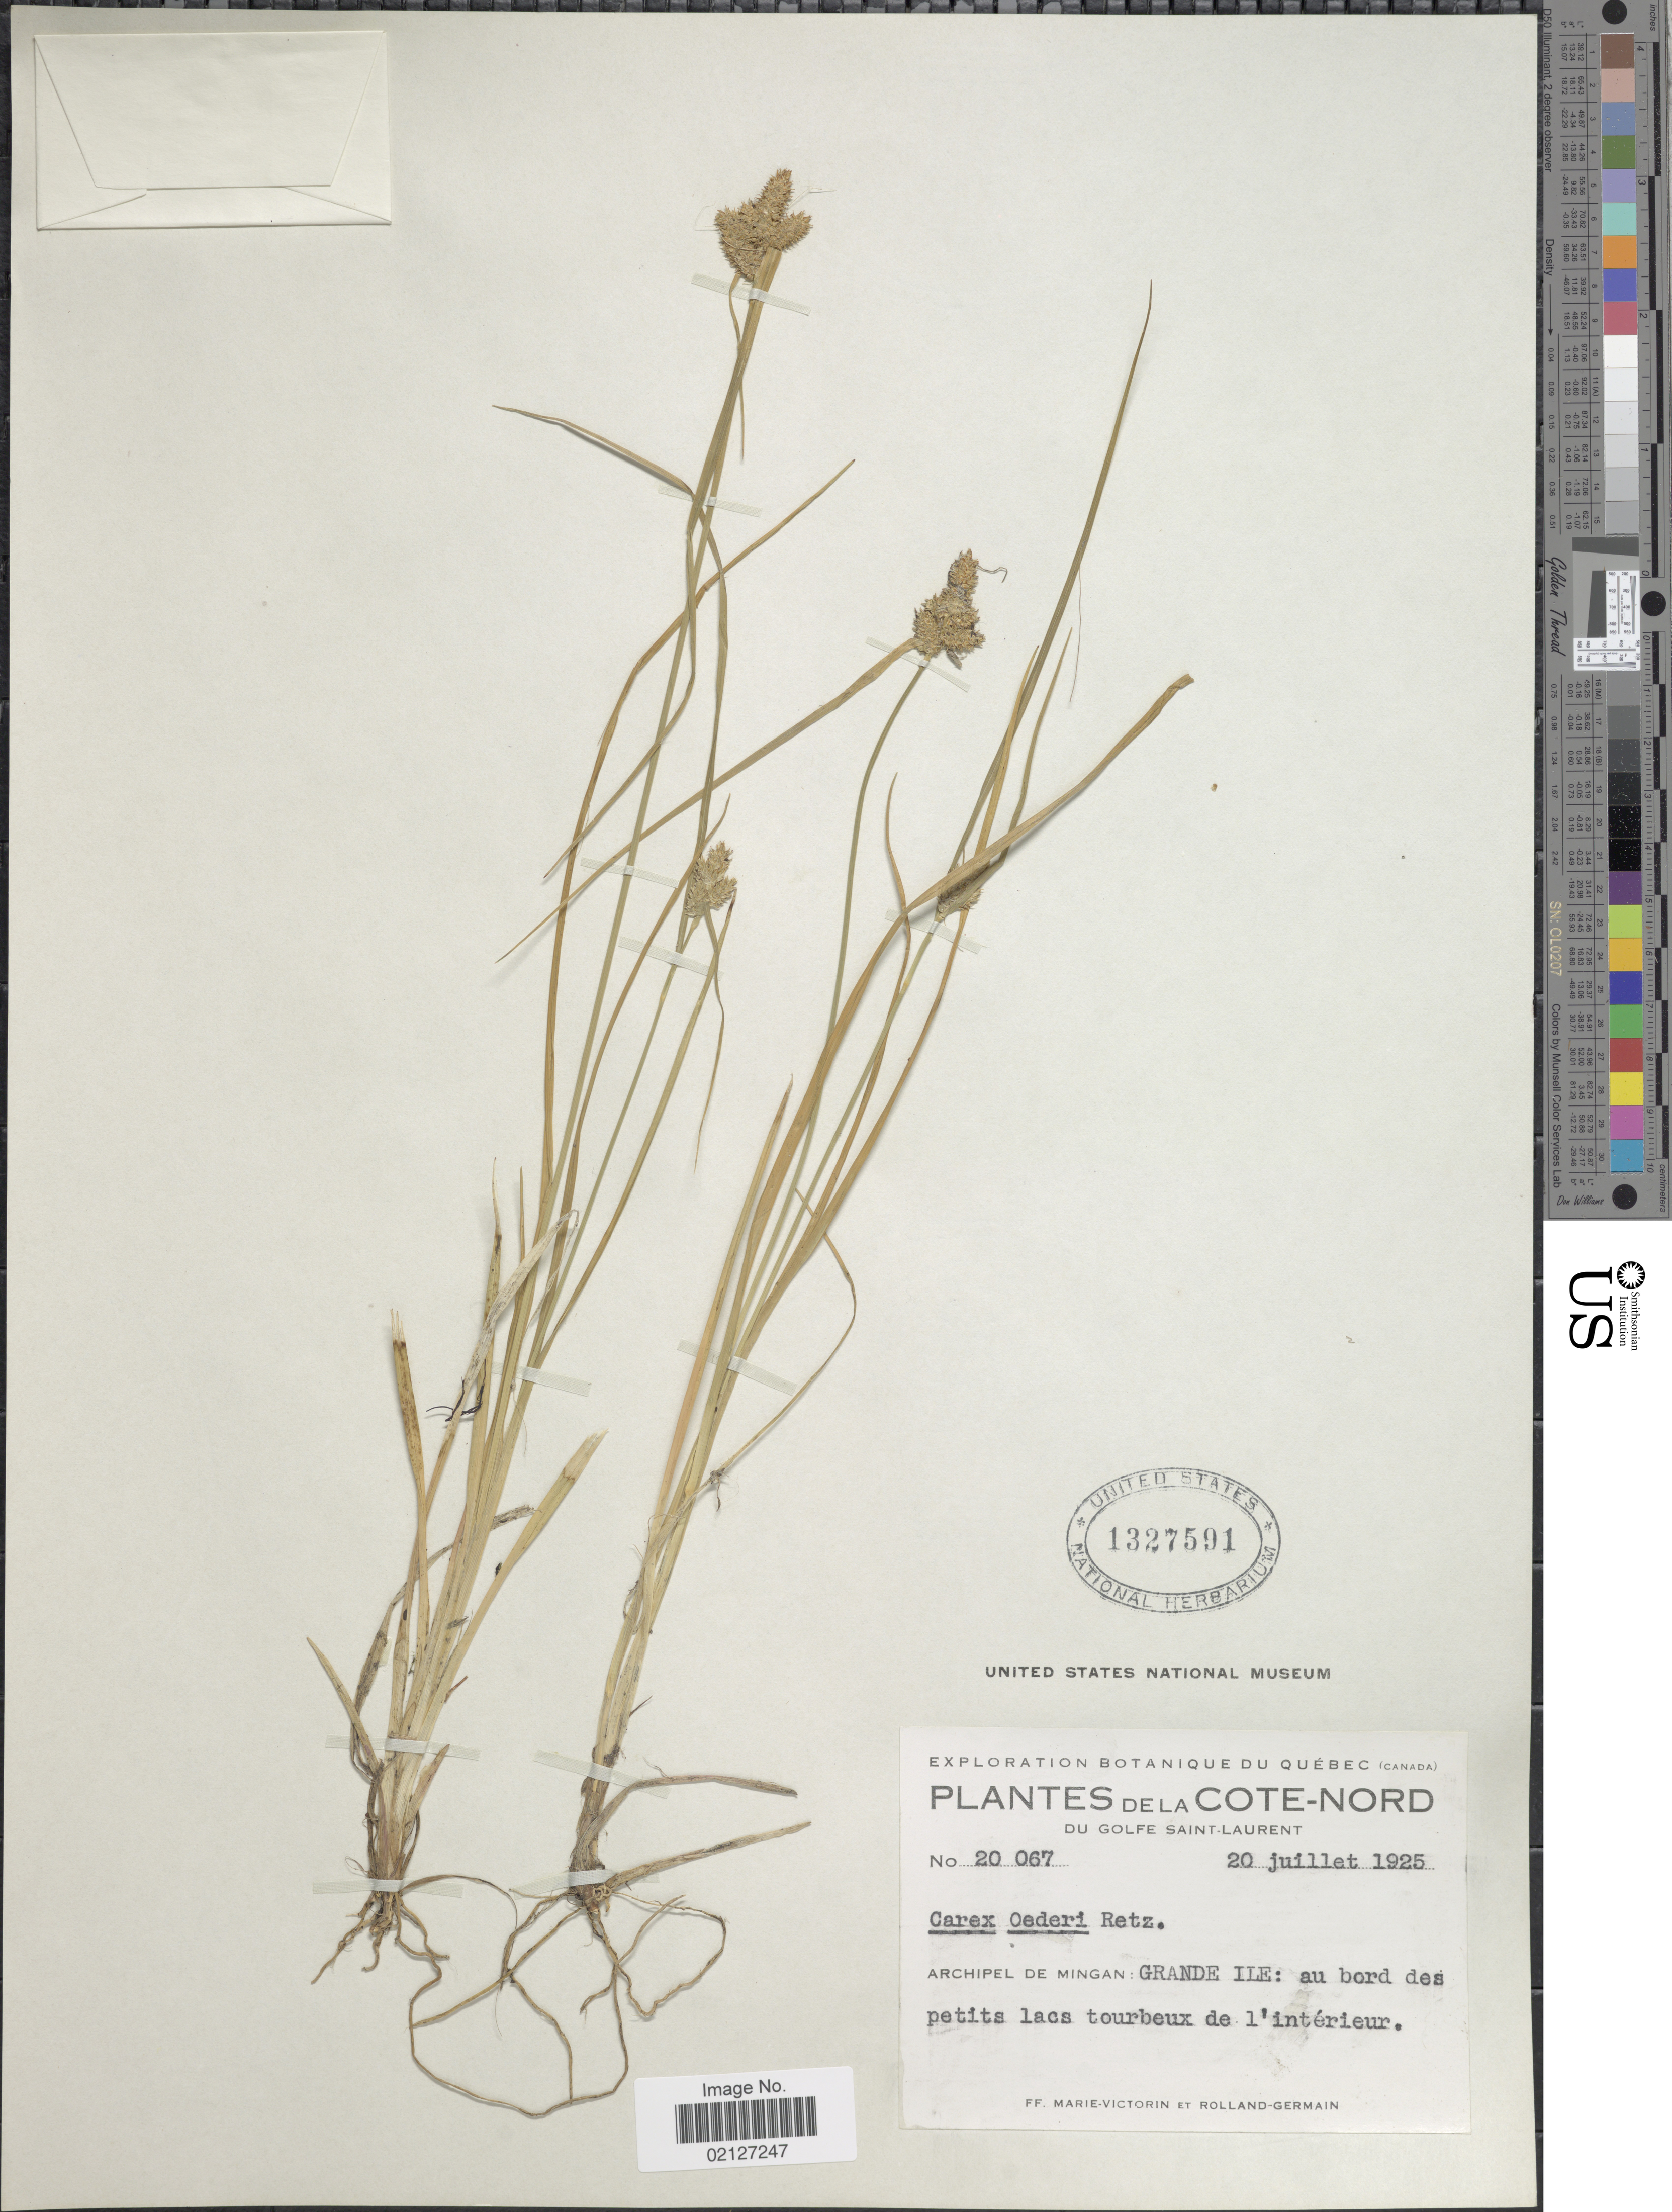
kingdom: Plantae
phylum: Tracheophyta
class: Liliopsida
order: Poales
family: Cyperaceae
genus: Carex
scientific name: Carex oederi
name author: Retz.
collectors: F. Marie-Victorin & Rolland-Germain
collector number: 20067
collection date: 1925-07-20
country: Canada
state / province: Quebec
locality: Botanique du Quebec, de La Cote-Nord, Du Golfe Saint-Laurent, Archipel de Mingan: Grande Ile: au bord des petits lacs tourbeux d l'interieur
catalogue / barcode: US 1327591